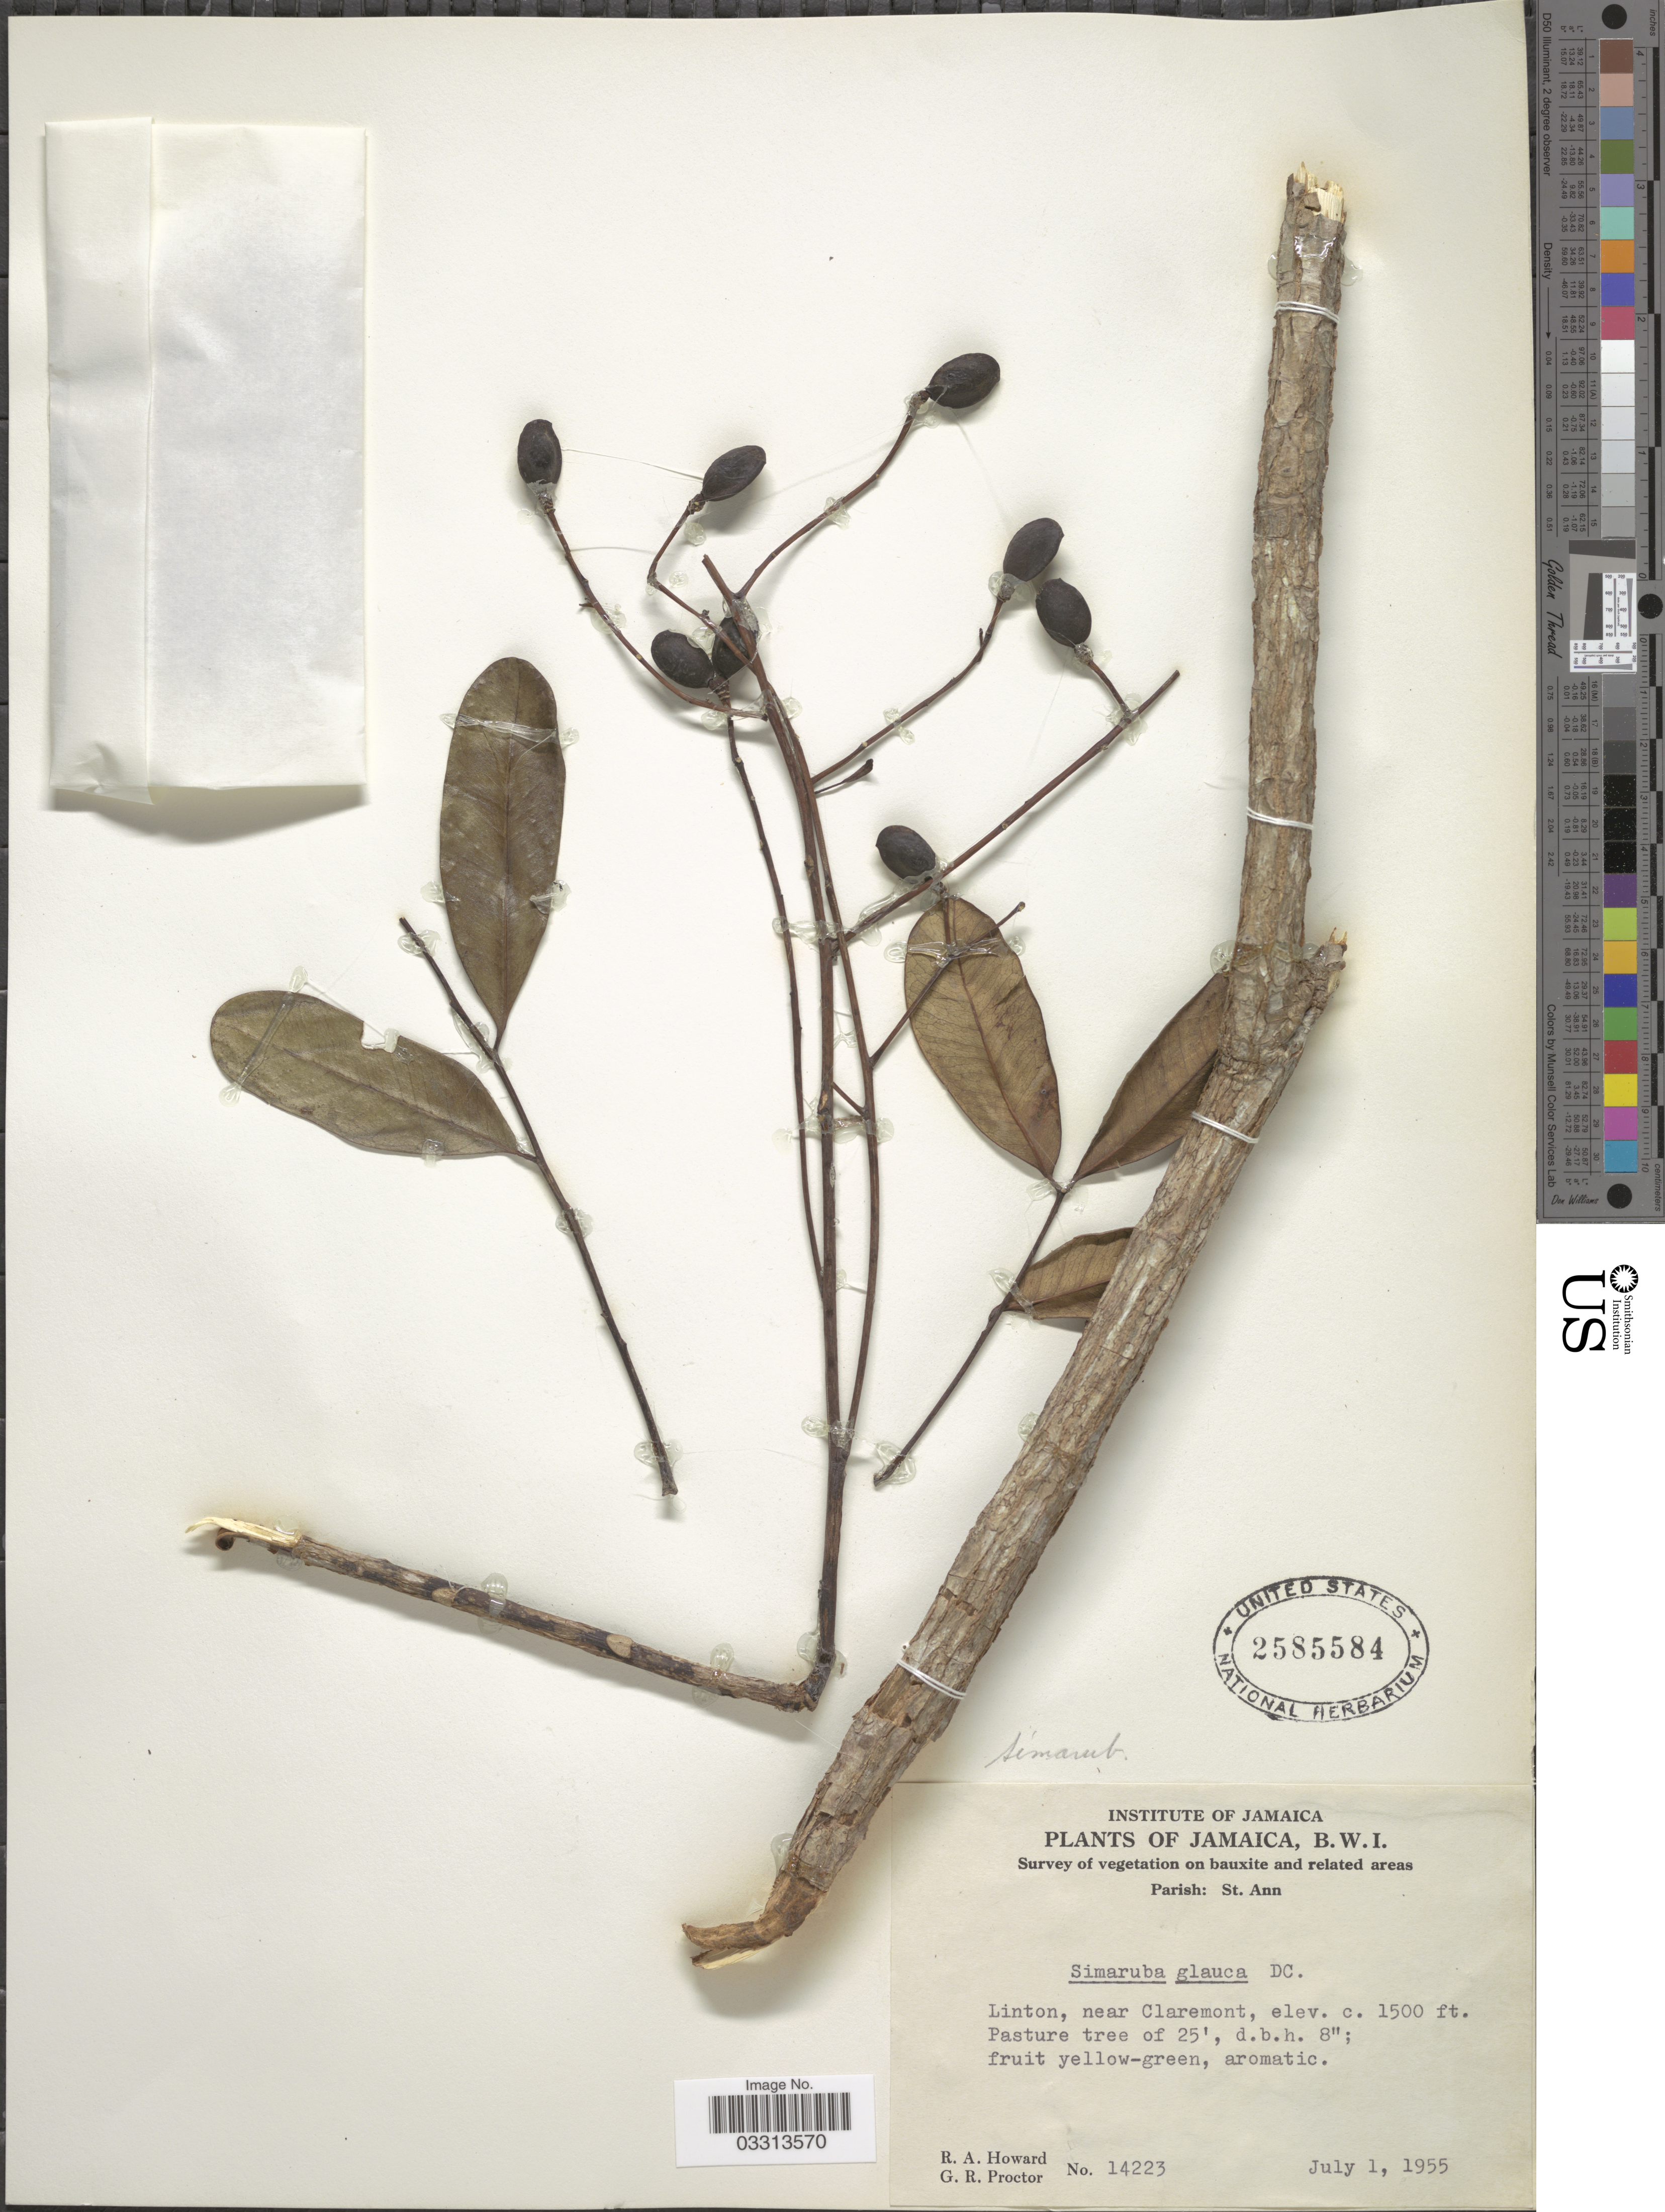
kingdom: Plantae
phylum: Tracheophyta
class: Magnoliopsida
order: Sapindales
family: Simaroubaceae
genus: Simarouba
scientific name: Simarouba glauca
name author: DC.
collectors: R. A. Howard & G. Proctor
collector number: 14223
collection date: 1955-07-01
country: Jamaica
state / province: Saint Ann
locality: St. Ann, Linton, near Claremont.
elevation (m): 457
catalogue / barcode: US 2585584